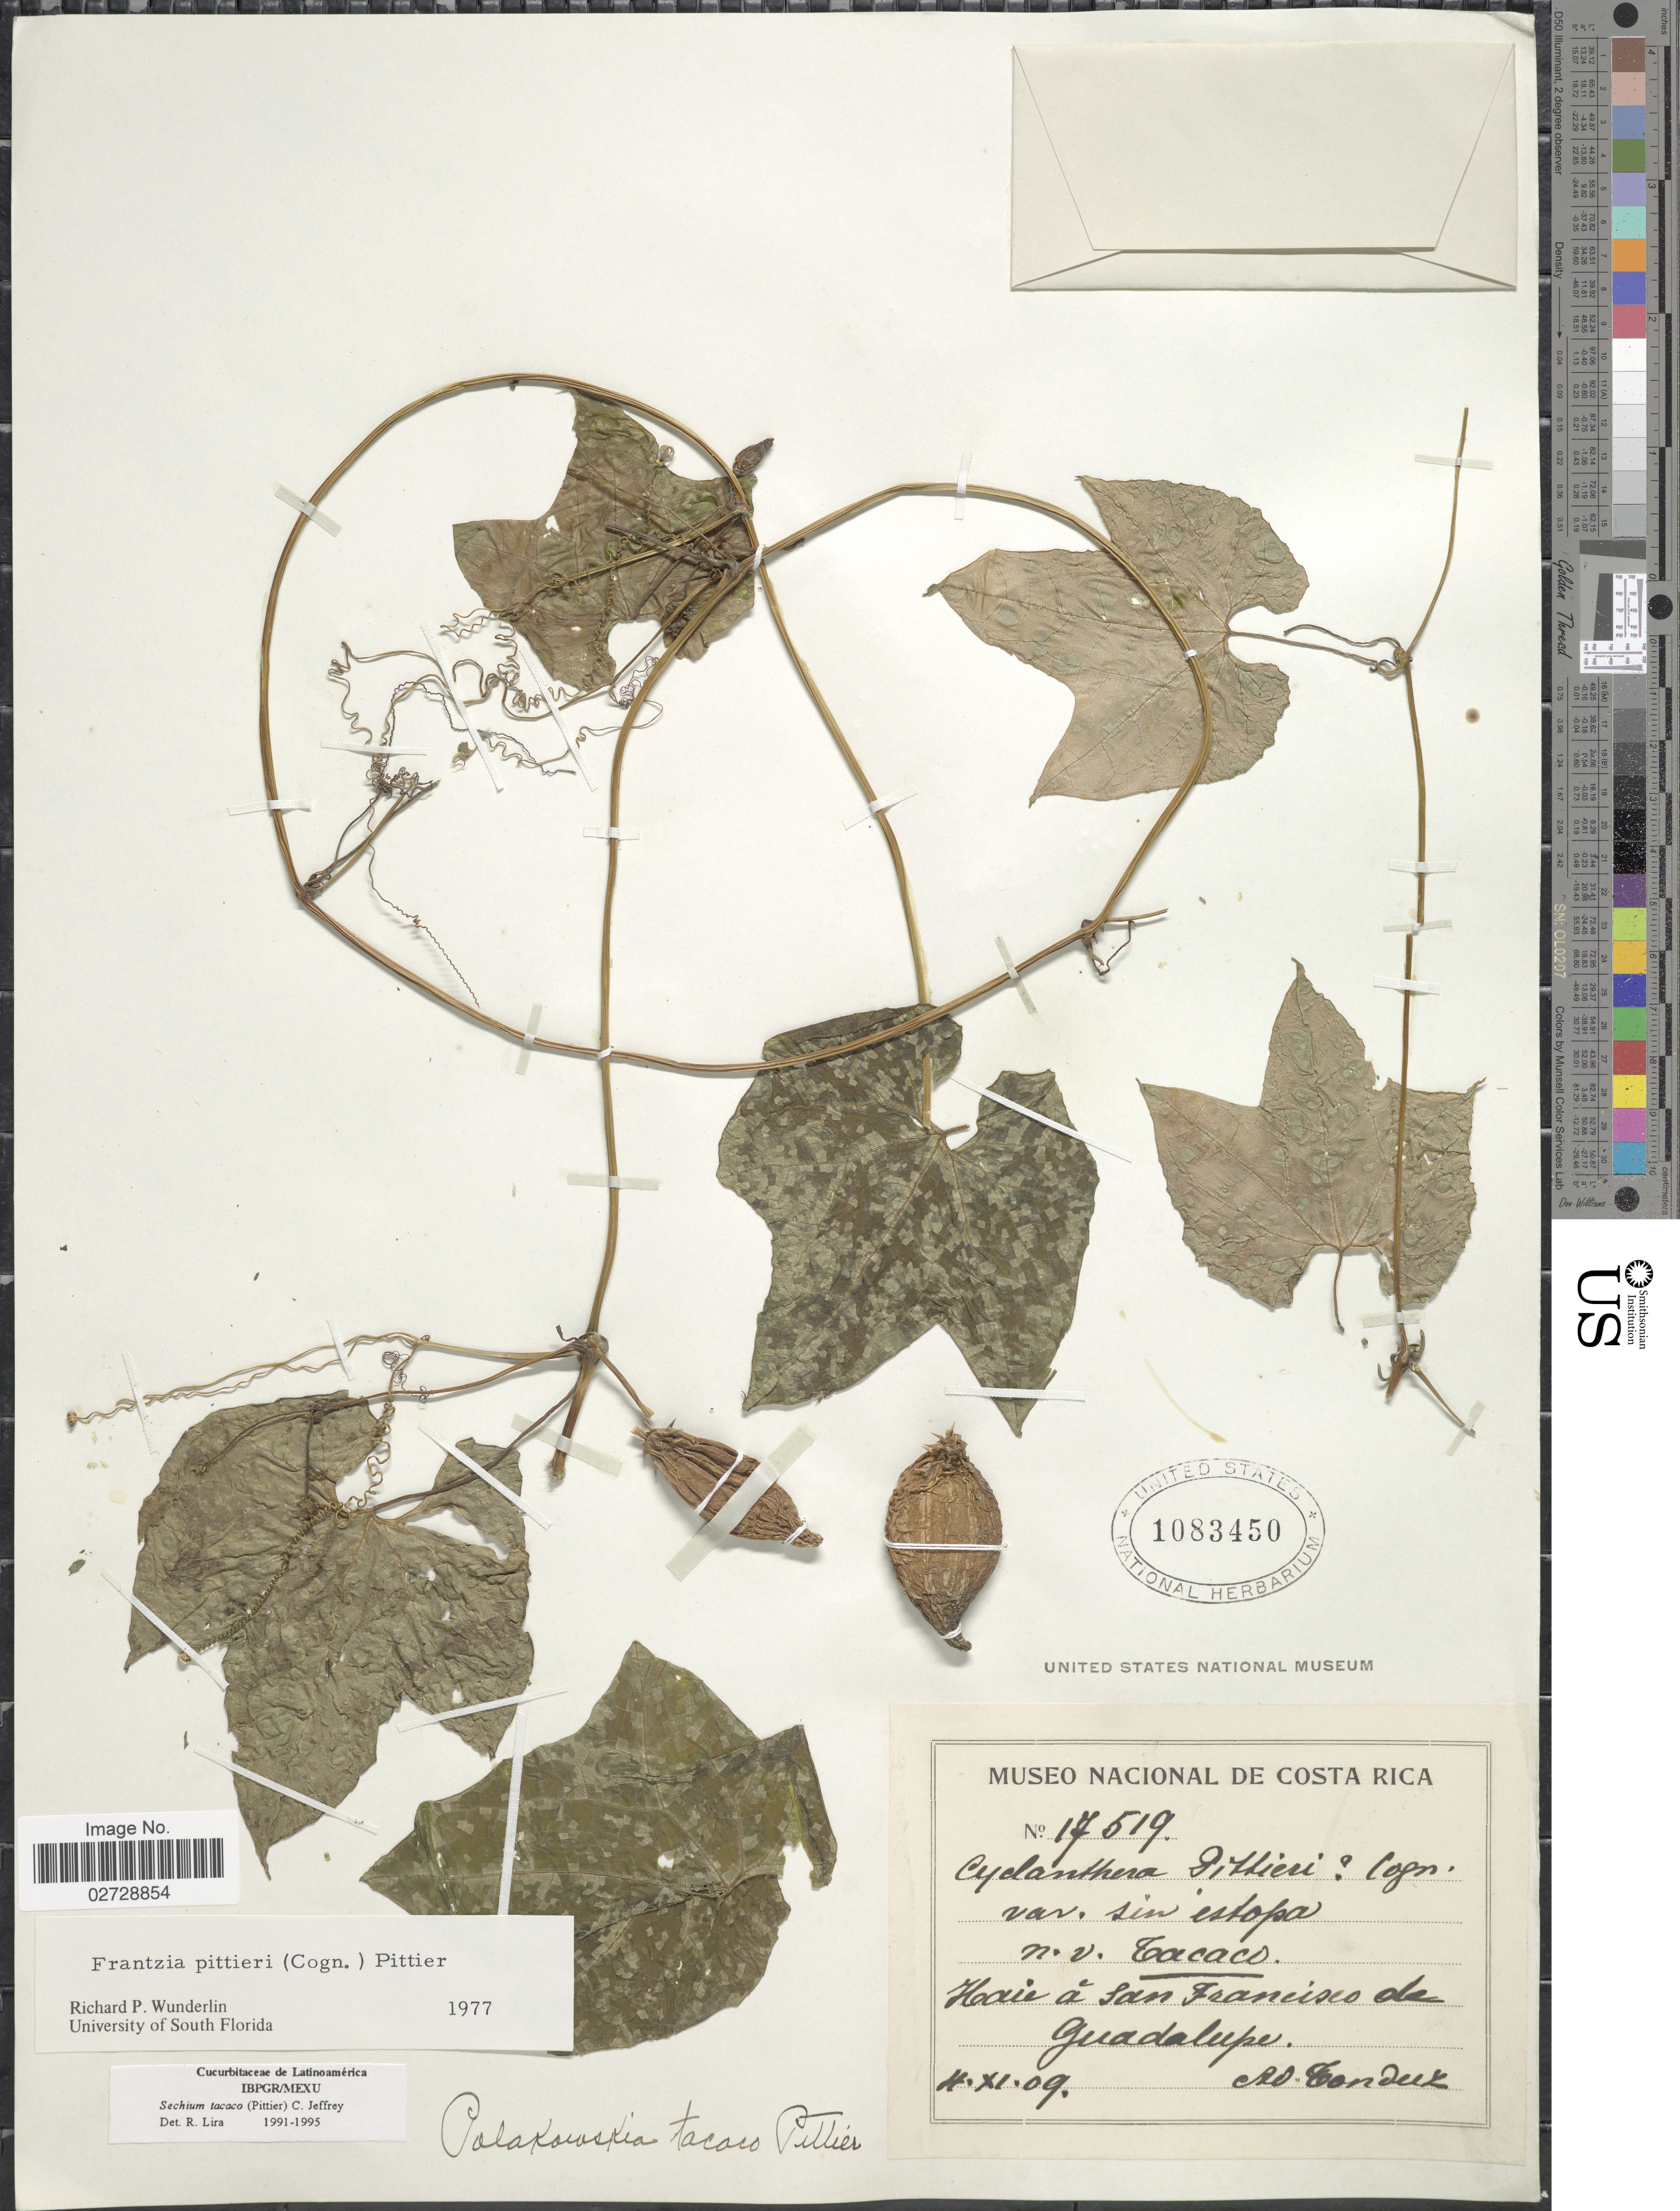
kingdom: Plantae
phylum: Tracheophyta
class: Magnoliopsida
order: Cucurbitales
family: Cucurbitaceae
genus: Sechium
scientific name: Sechium tacaco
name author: (Pittier) C. Jeffrey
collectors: A. Tonduz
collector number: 17519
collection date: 1909-11-04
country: Costa Rica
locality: Haie a San Francisco de Guadalupe.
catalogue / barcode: US 1083450